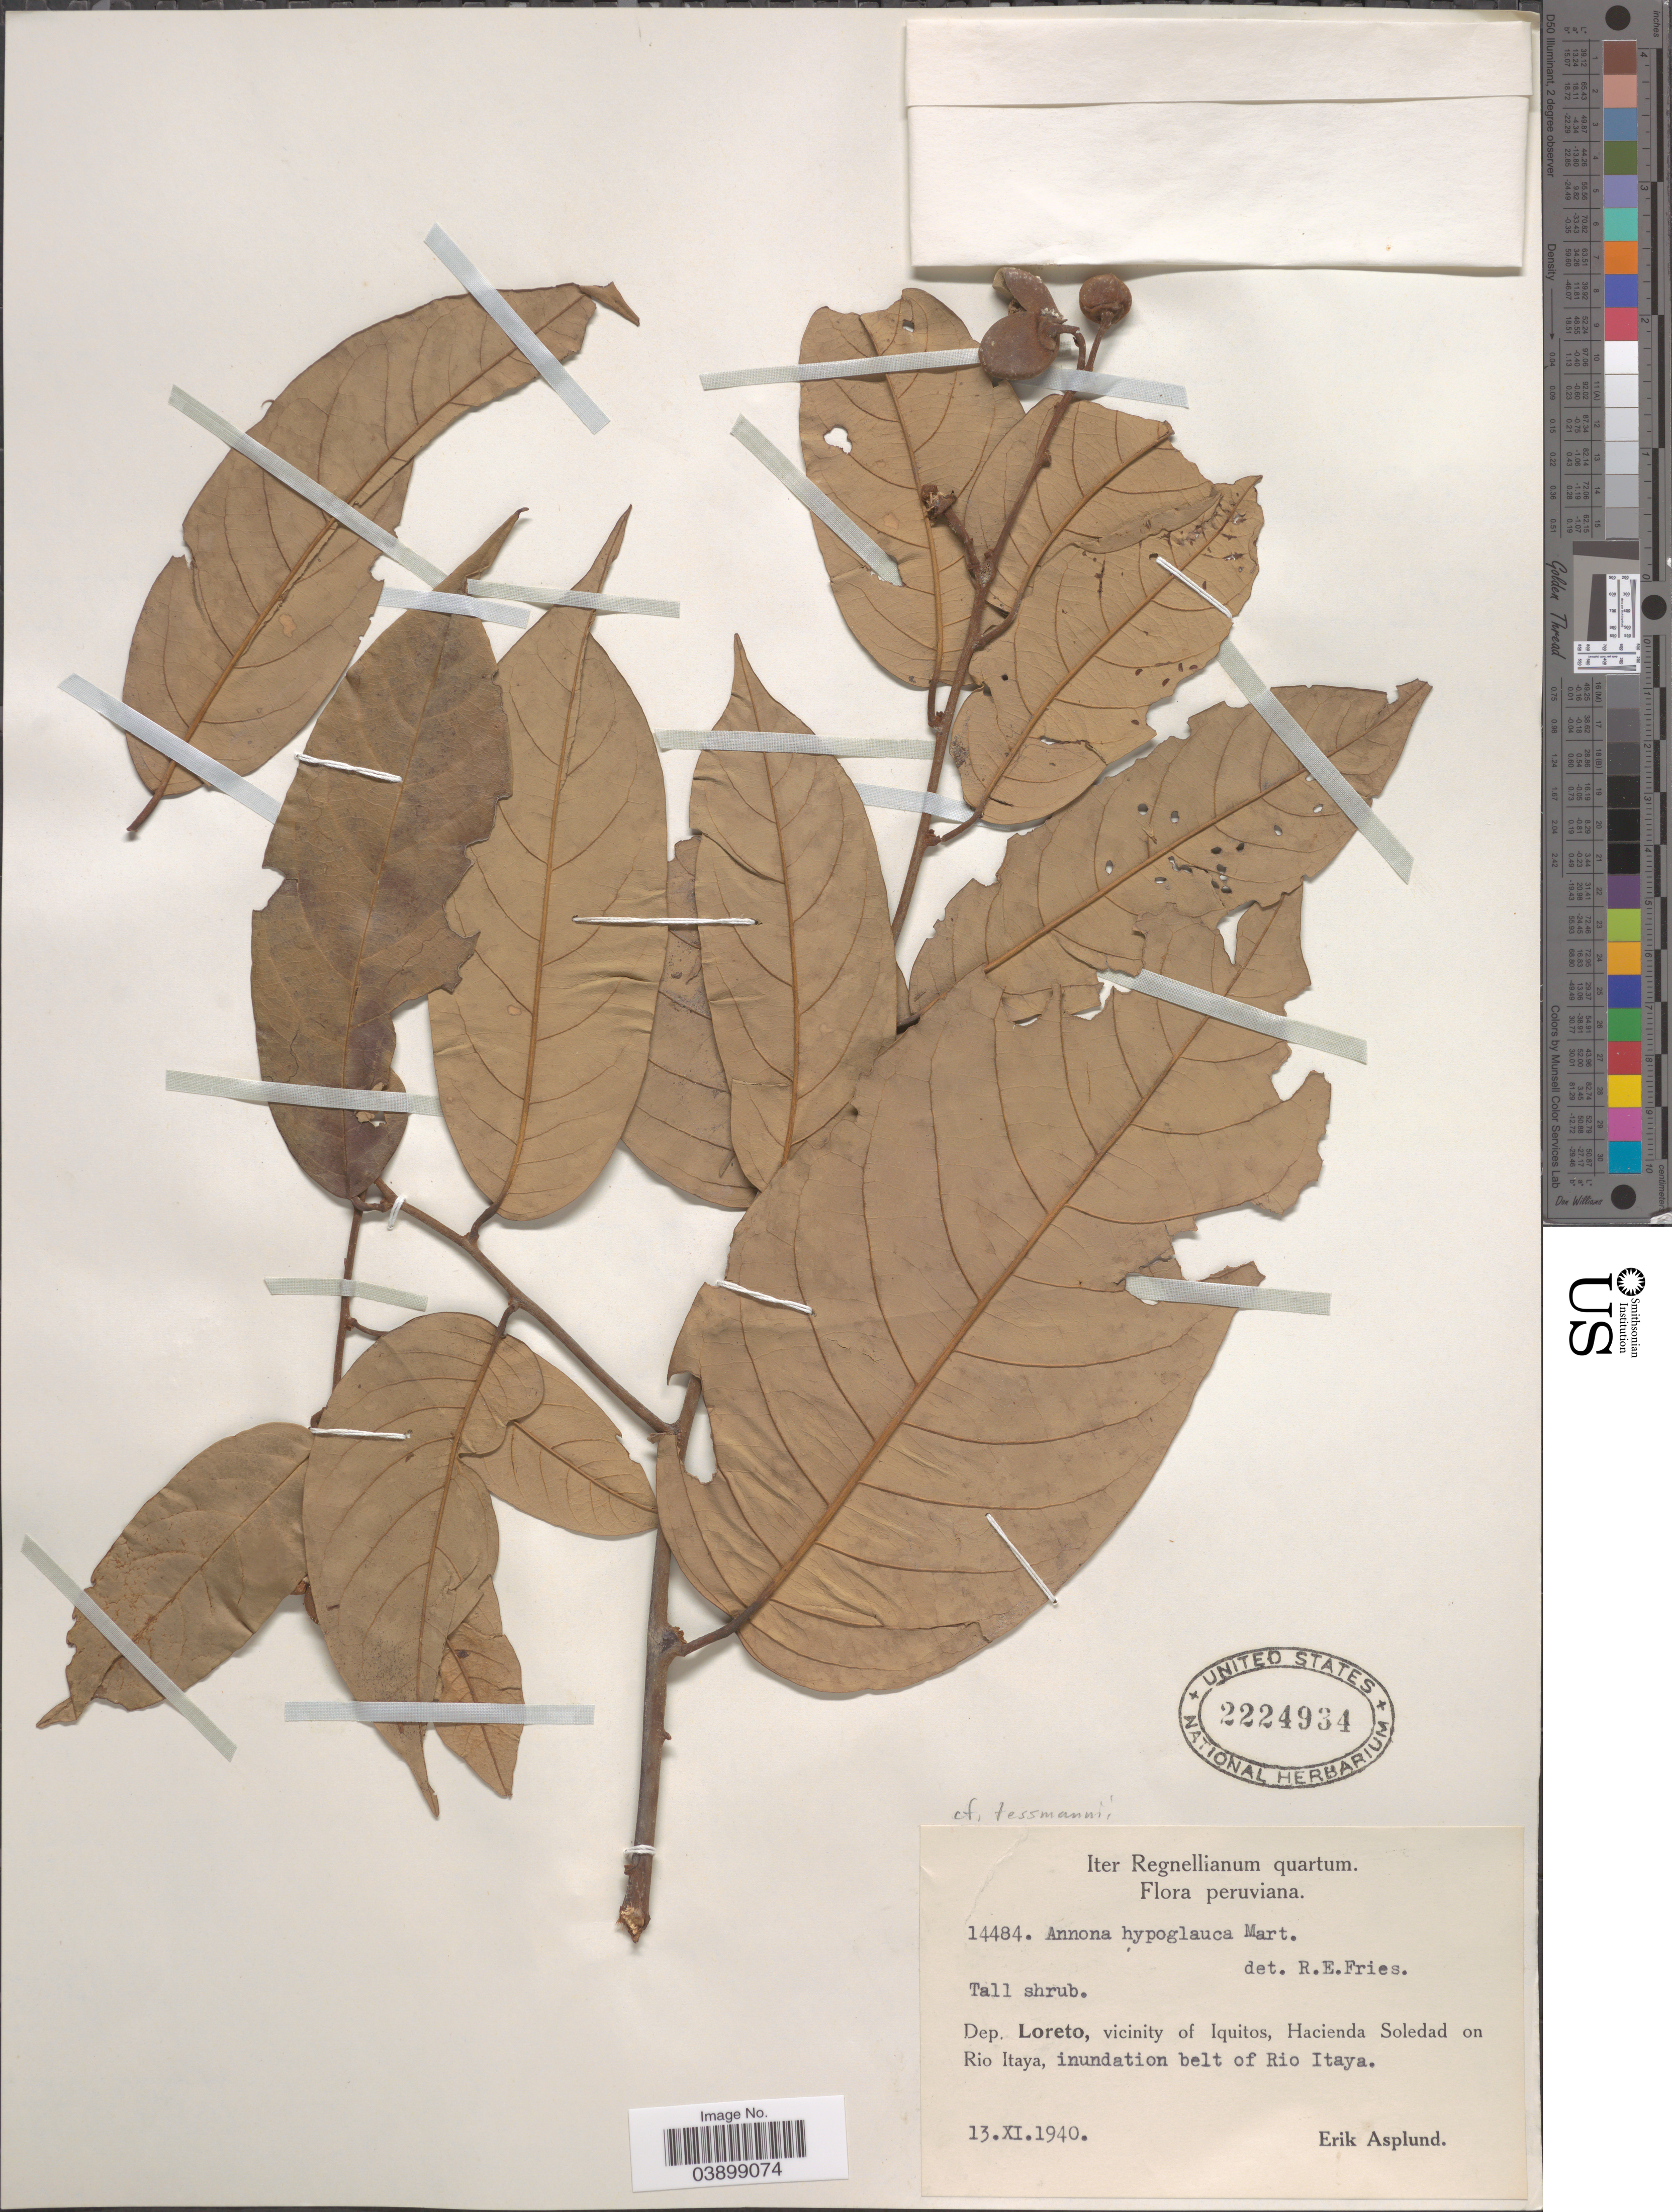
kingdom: Plantae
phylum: Tracheophyta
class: Magnoliopsida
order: Magnoliales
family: Annonaceae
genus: Annona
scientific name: Annona hypoglauca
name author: Mart.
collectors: E. Asplund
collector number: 14484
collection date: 1940-11-13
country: Peru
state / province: Loreto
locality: Dep. Loreto, vicinity of Iquitos, Hacienda Soledad on Rio Itaya, inundation belt of Rio Itaya.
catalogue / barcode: US 2224934